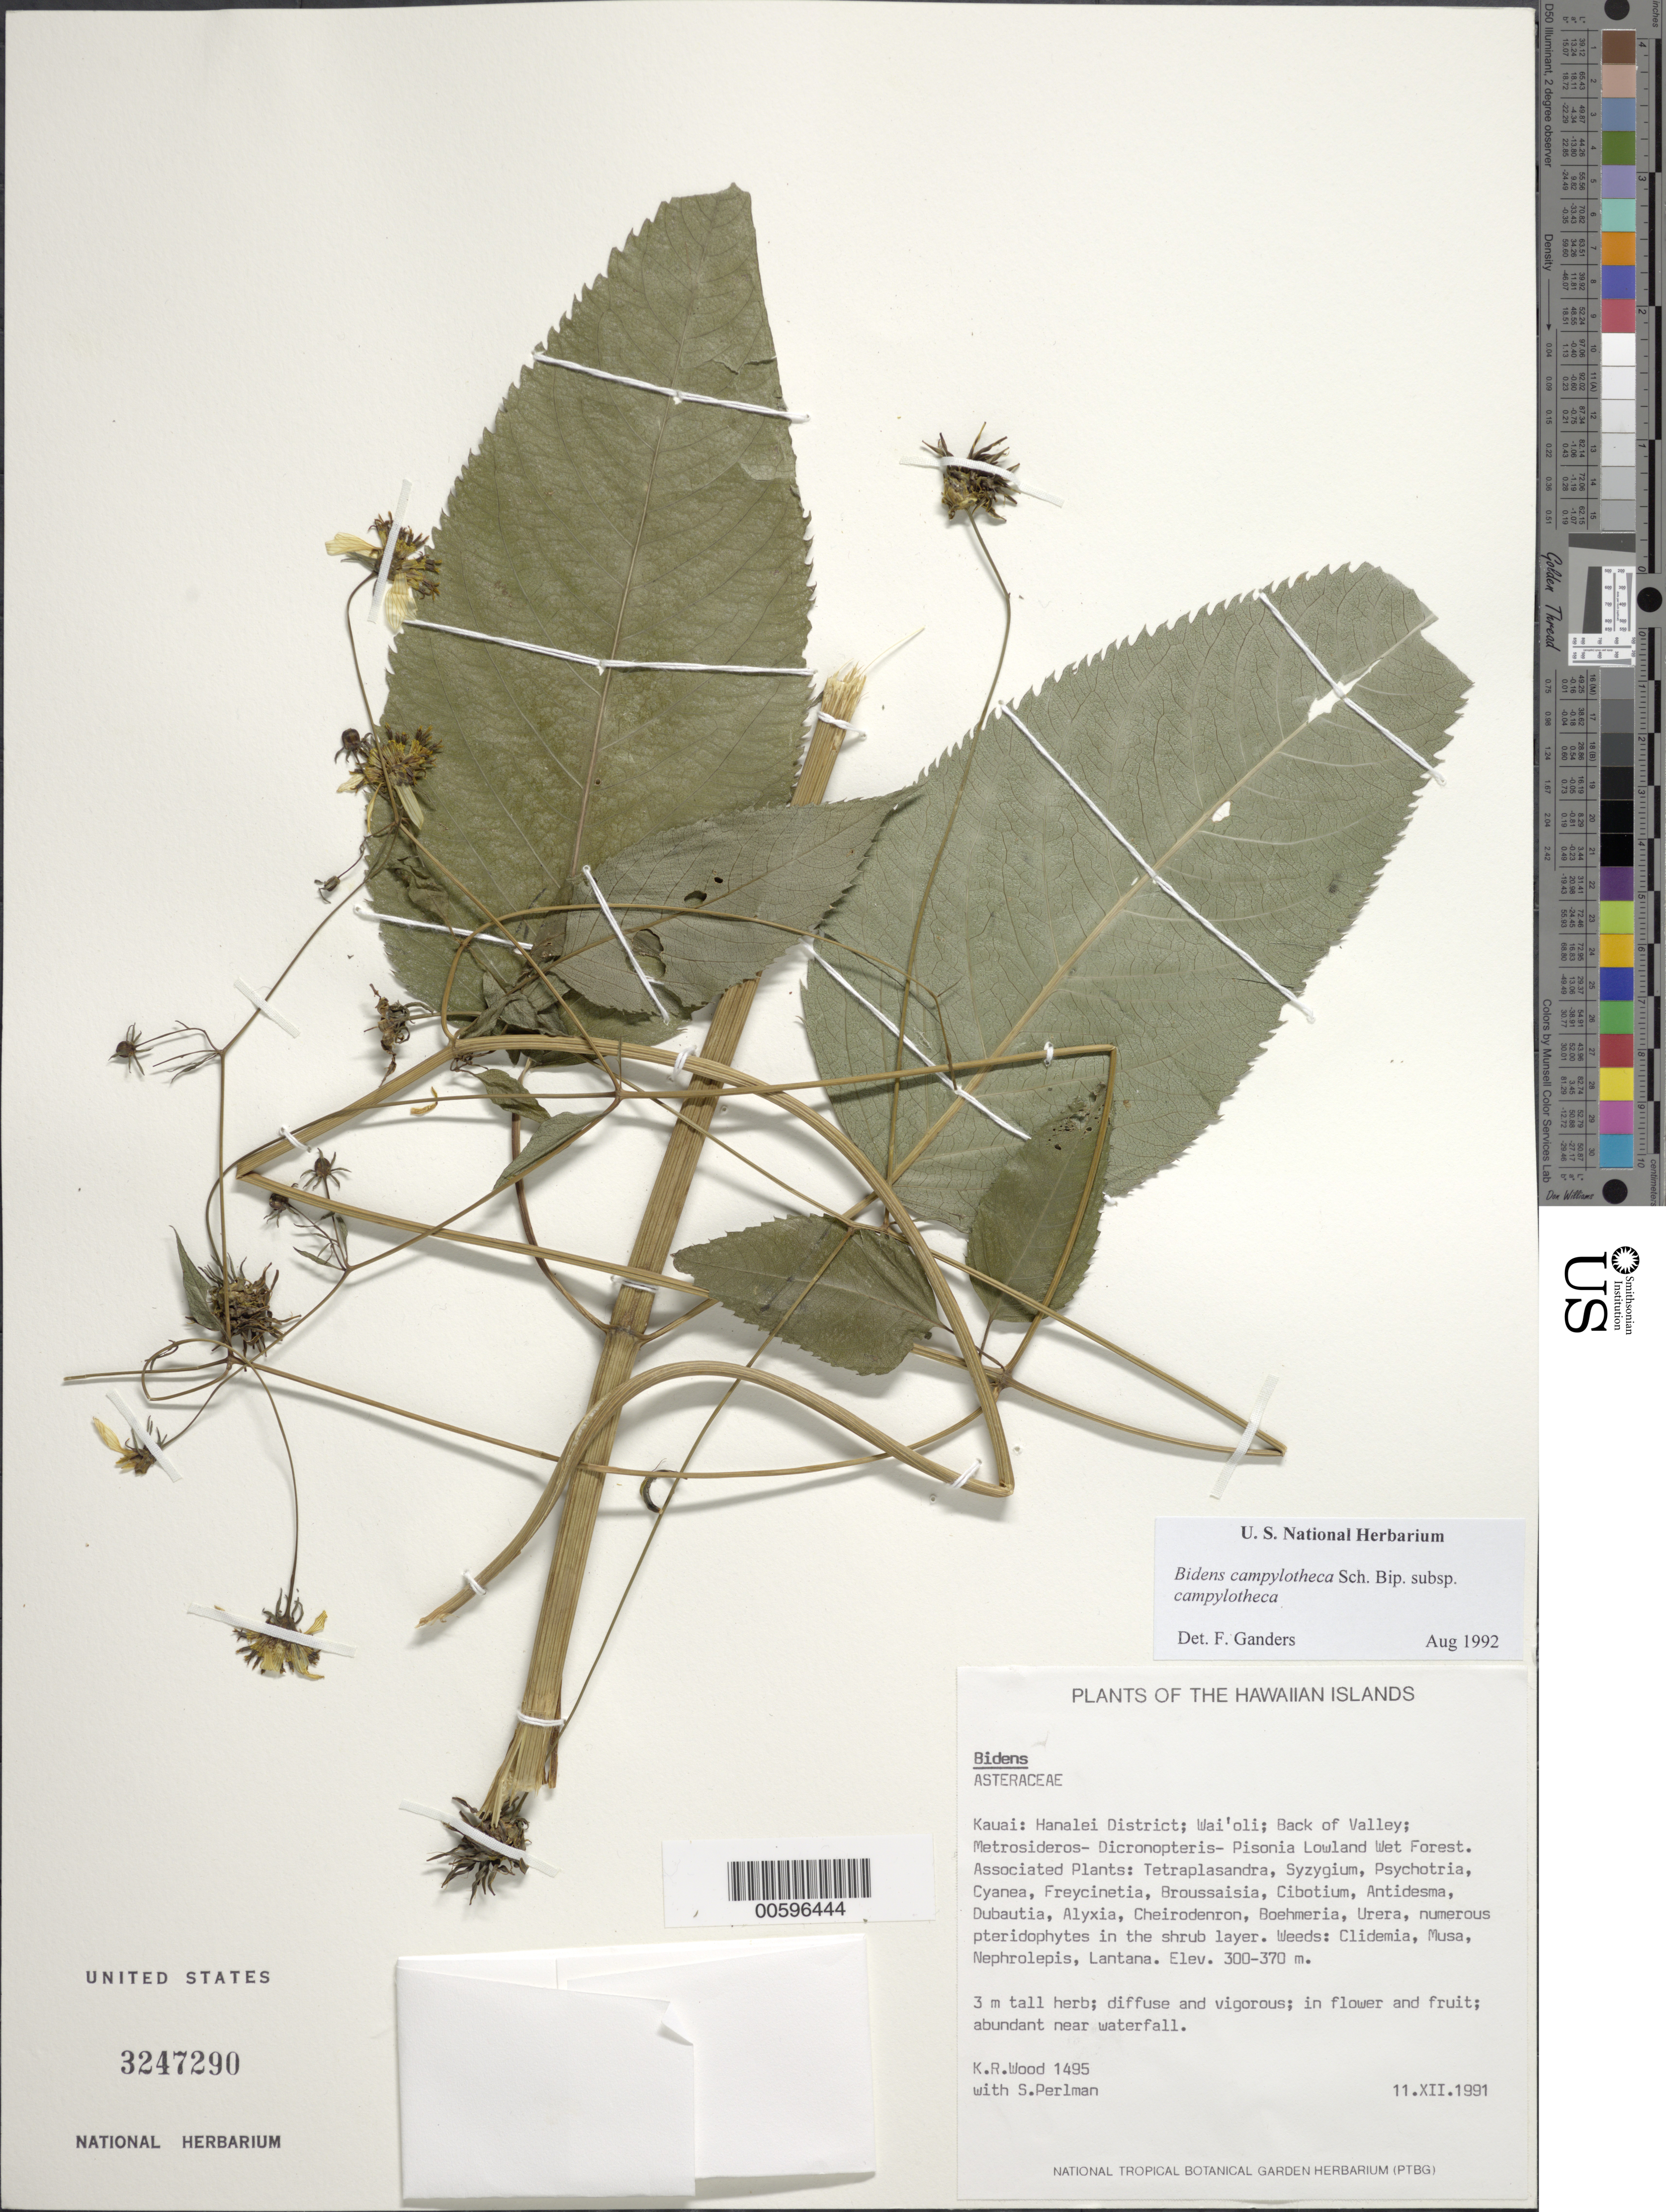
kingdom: Plantae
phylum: Tracheophyta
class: Magnoliopsida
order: Asterales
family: Asteraceae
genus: Bidens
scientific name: Bidens campylotheca subsp. campylotheca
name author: Sch. Bip.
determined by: Ganders, F. R.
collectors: K. R. Wood & S. P. Perlman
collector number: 1495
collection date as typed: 11 Dec 1991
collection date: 1991-12-11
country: United States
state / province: Hawaii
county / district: Kauai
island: Kaua'i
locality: Hanalei Dist; Wai'oli; Back of Valley.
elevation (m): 300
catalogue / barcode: US 3247290